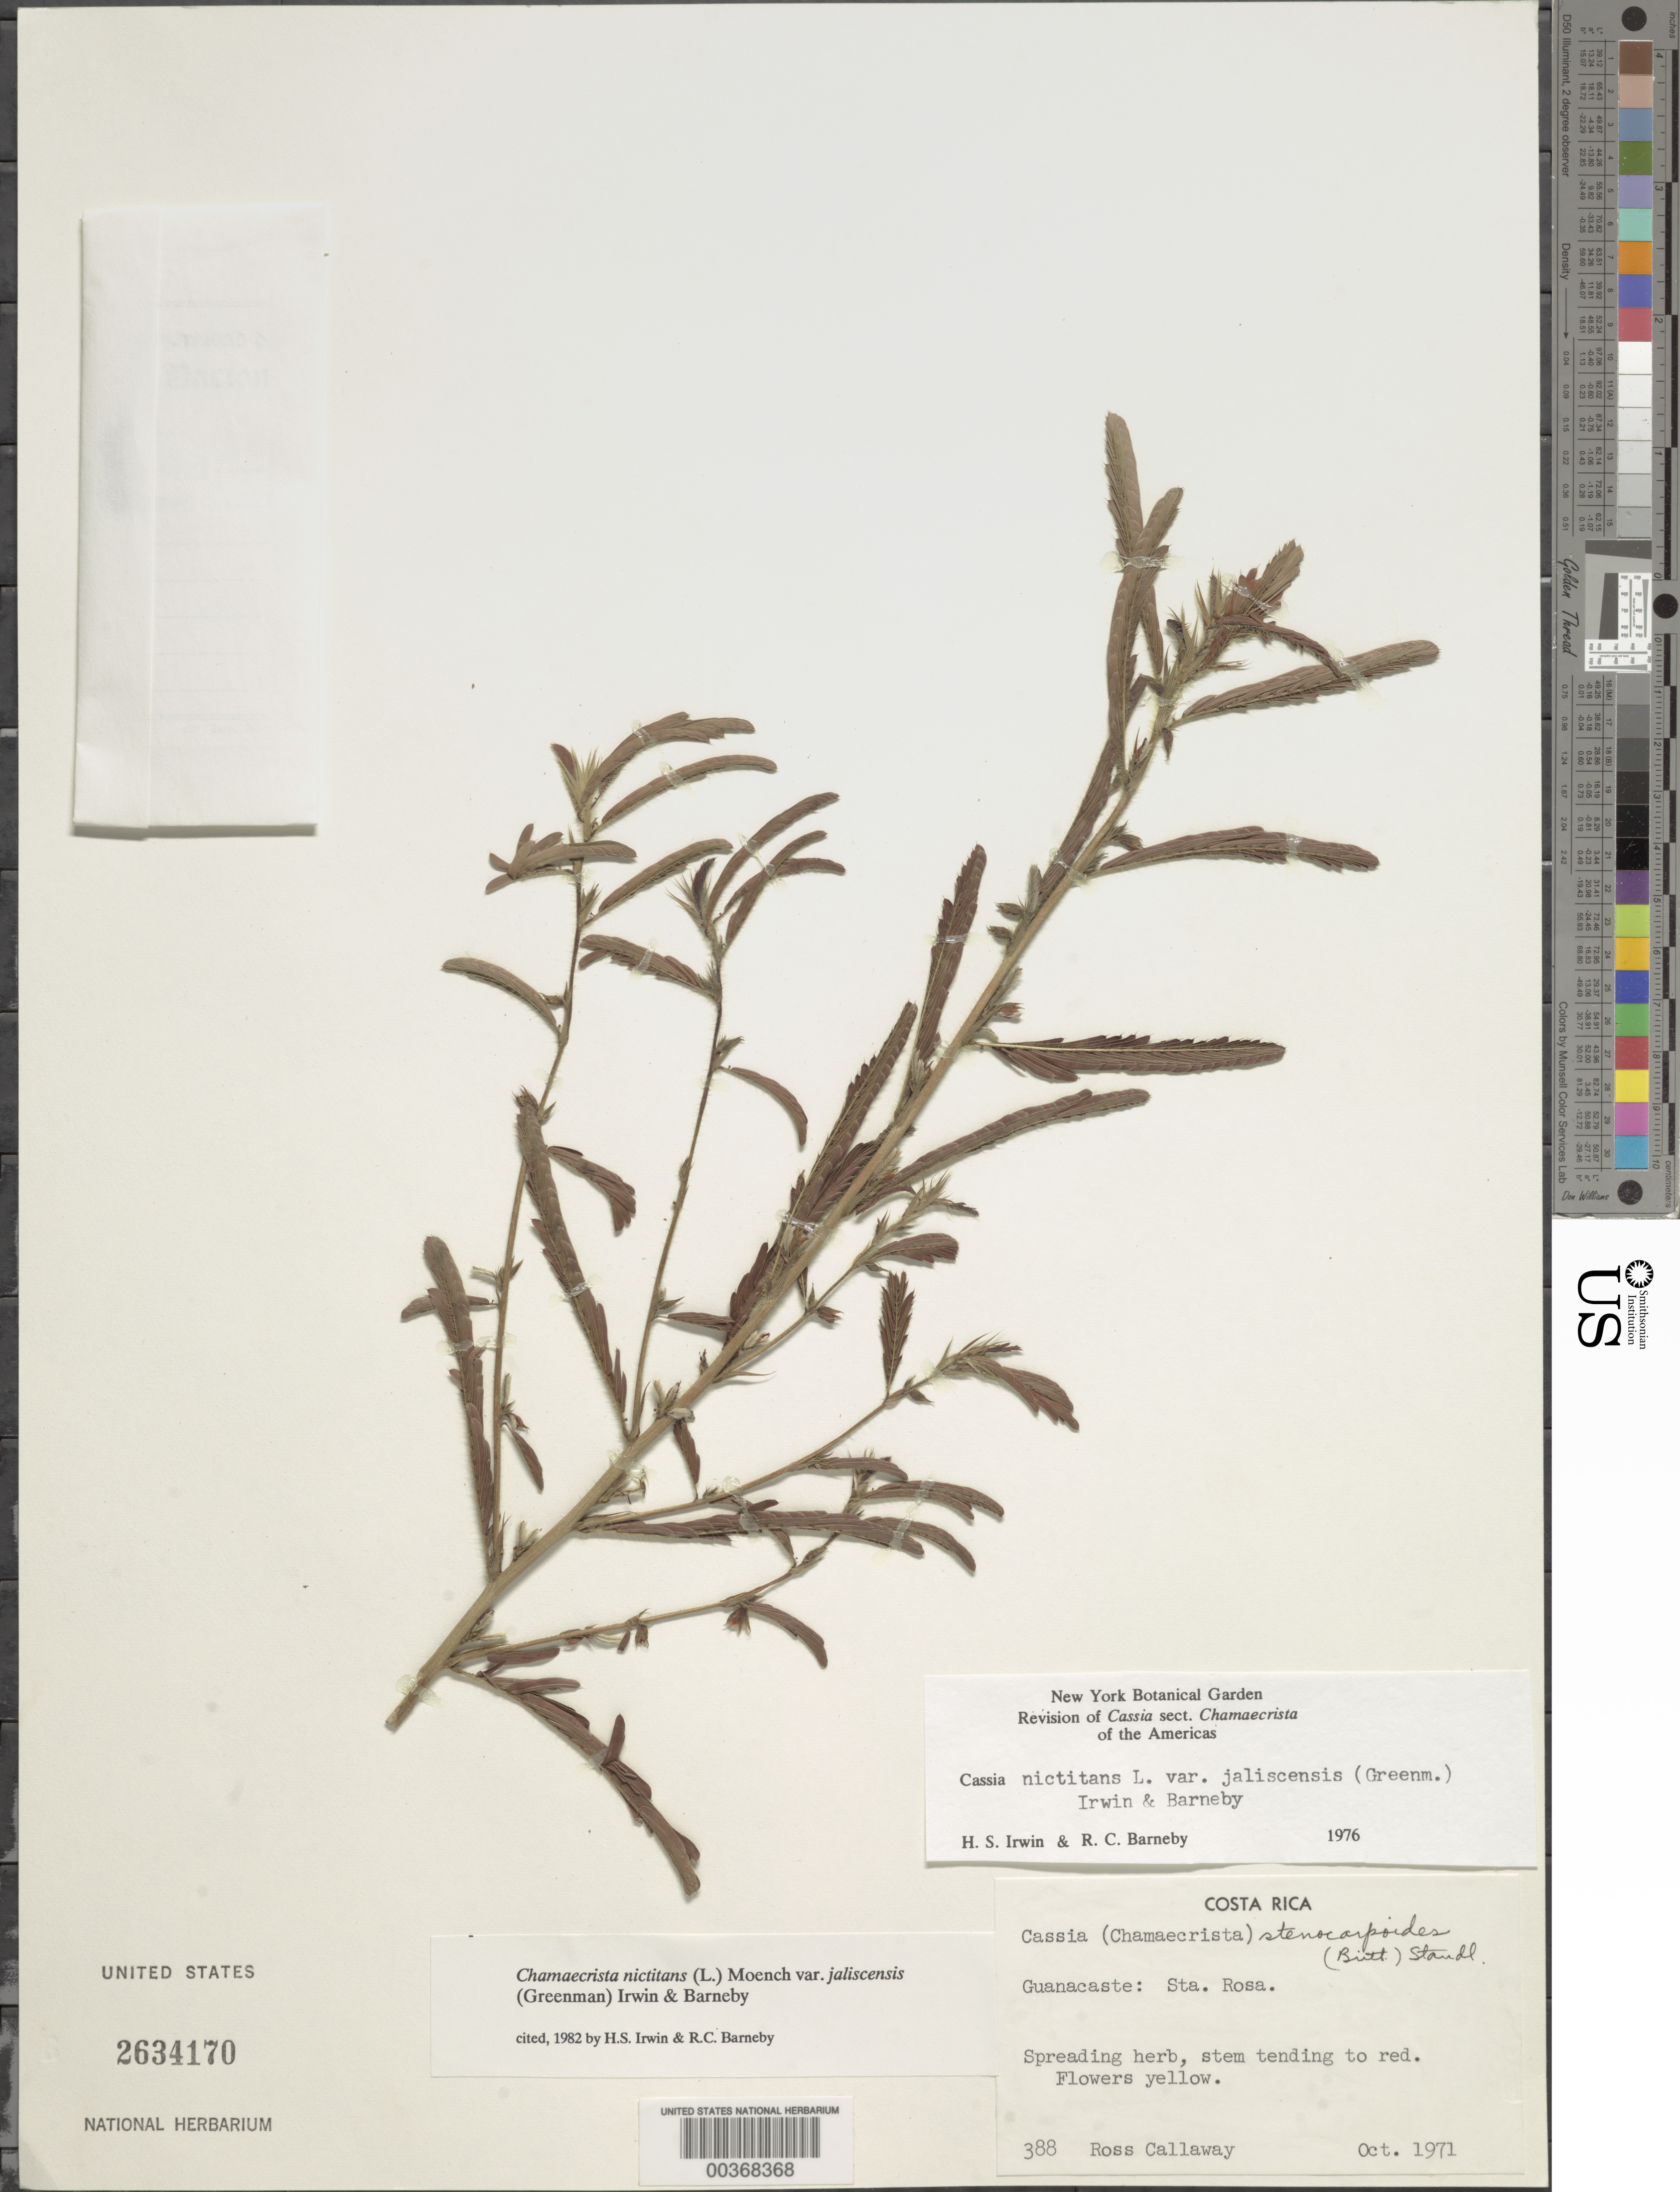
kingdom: Plantae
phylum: Tracheophyta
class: Magnoliopsida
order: Fabales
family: Fabaceae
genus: Chamaecrista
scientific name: Chamaecrista nictitans var. jaliscensis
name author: (Greenm.) H.S. Irwin & Barneby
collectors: R. Callaway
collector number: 388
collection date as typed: Oct 1971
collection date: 1971-10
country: Costa Rica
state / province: Guanacaste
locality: Sta. Rosa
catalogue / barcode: US 2634170